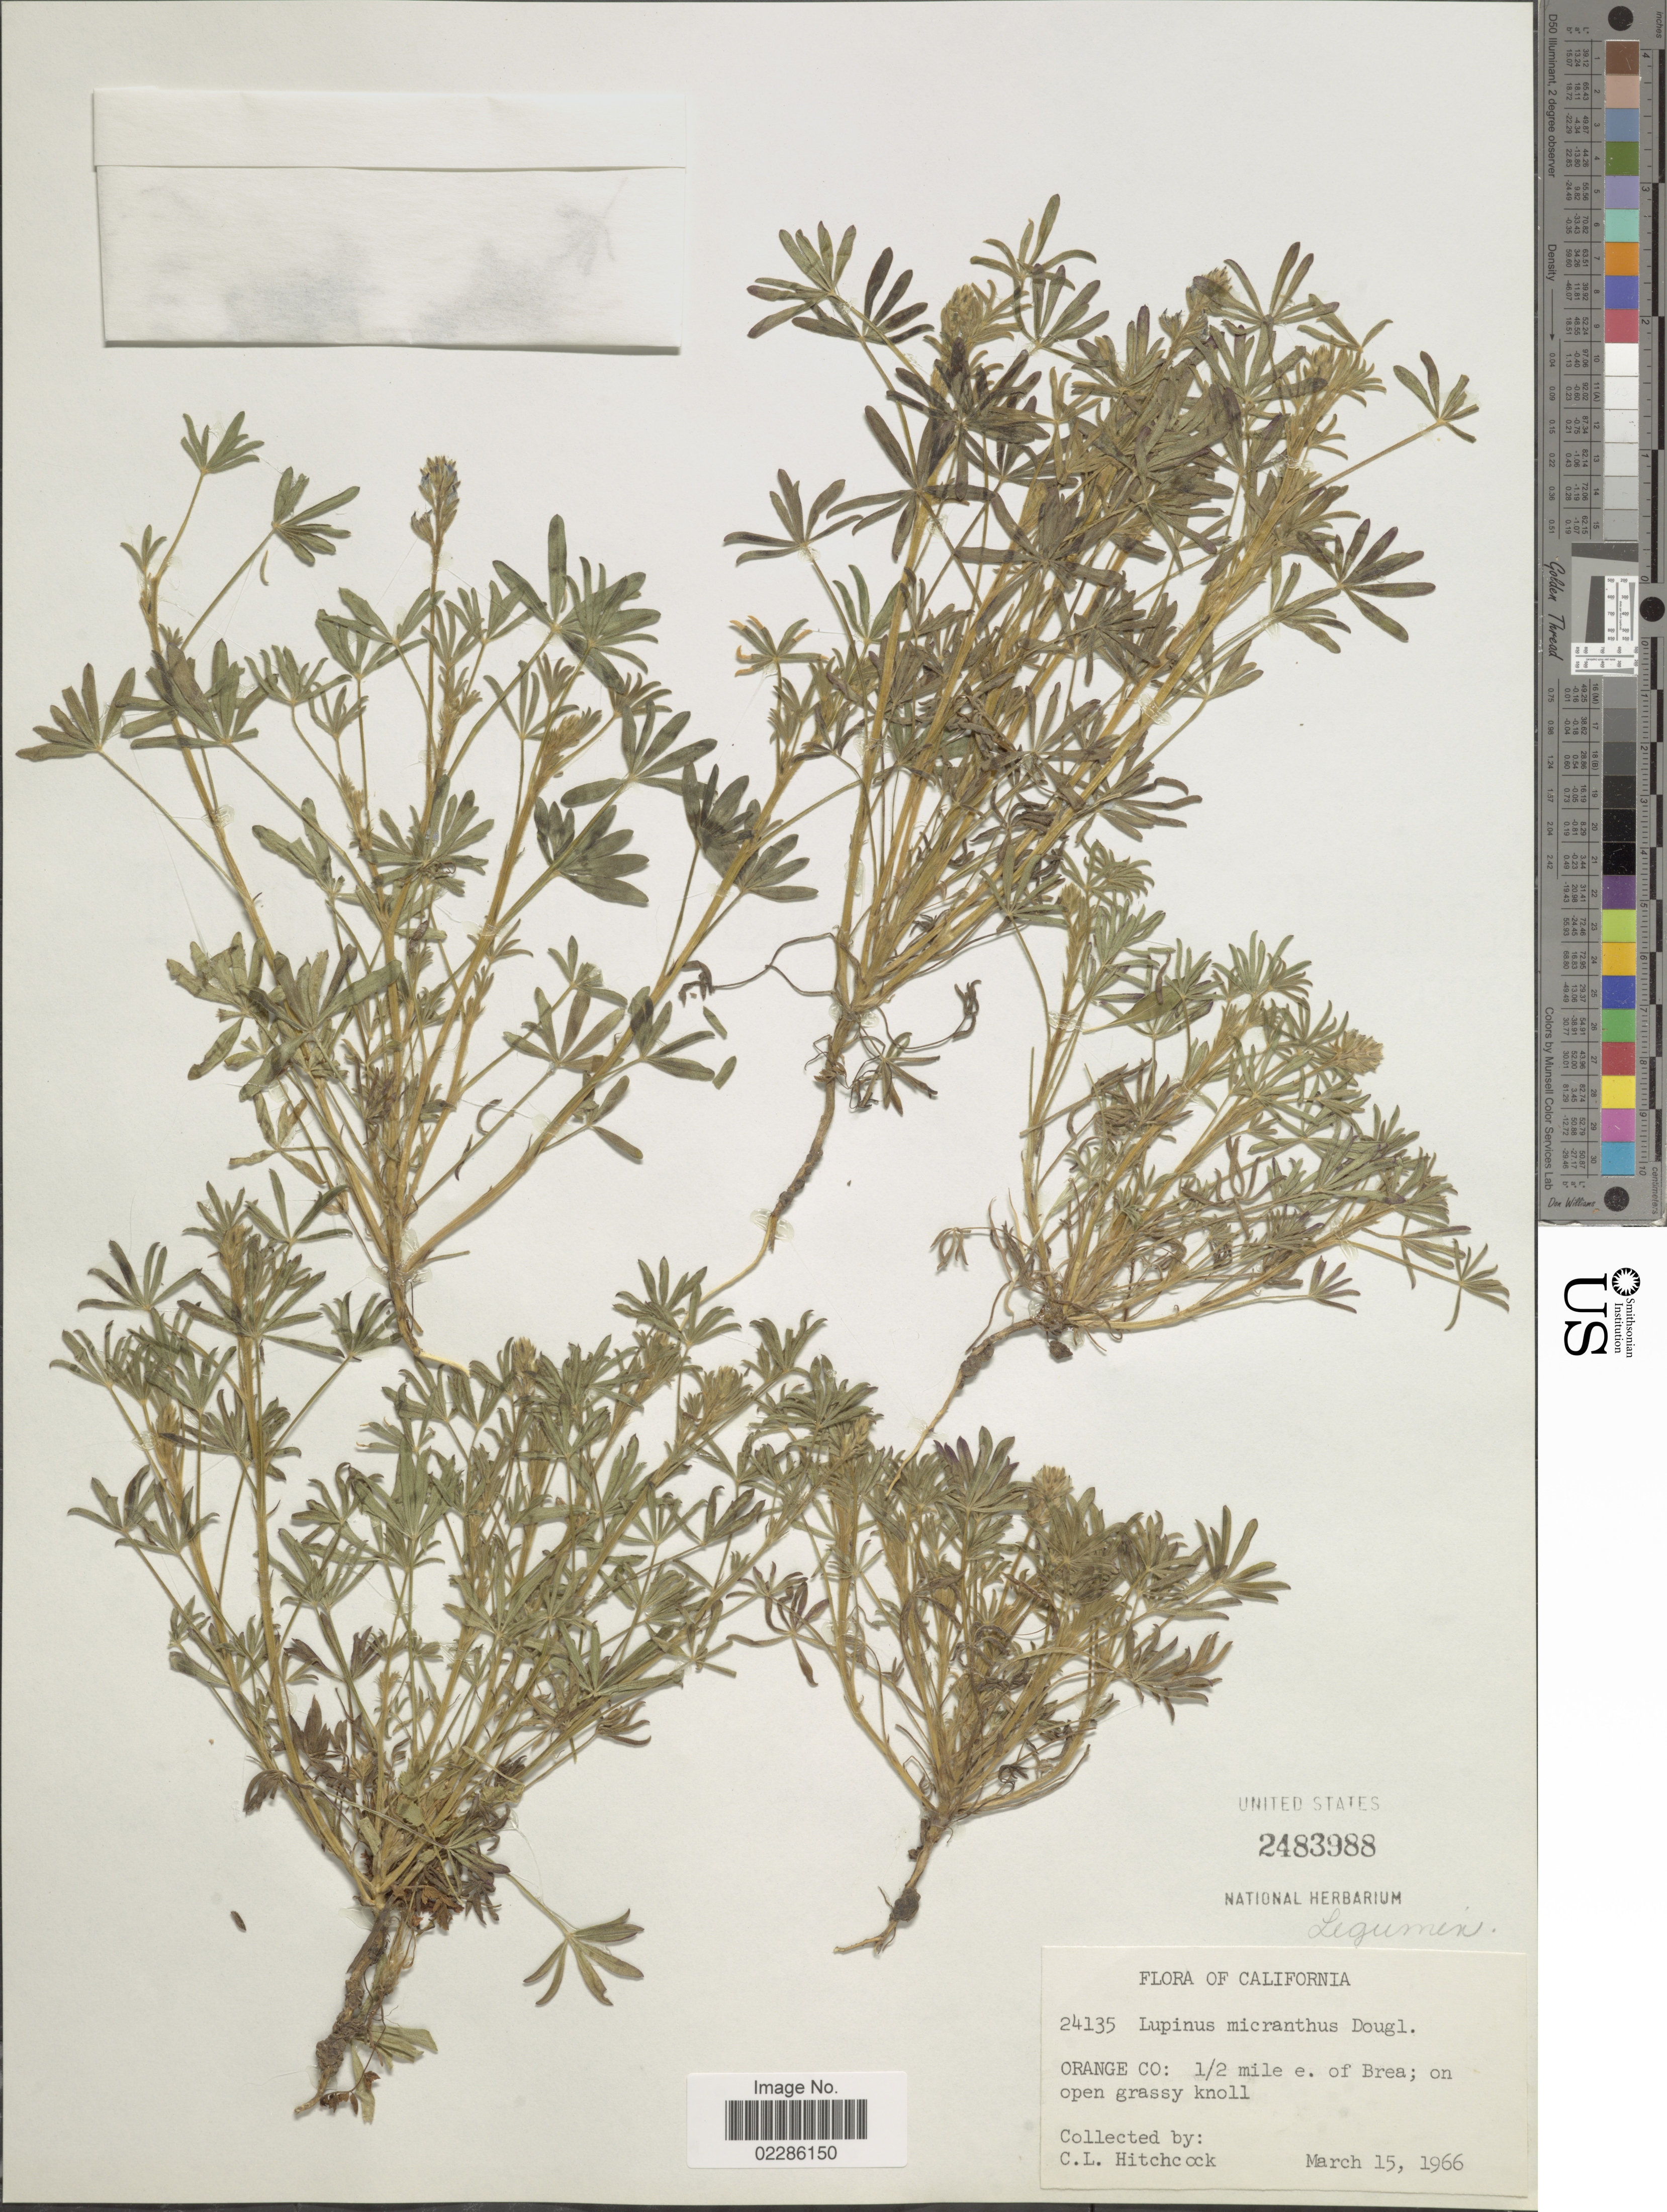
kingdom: Plantae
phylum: Tracheophyta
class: Magnoliopsida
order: Fabales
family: Fabaceae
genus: Lupinus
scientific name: Lupinus micranthus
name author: Douglas ex Lindl.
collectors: C. L. Hitchcock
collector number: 24135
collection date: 1966-03-15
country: United States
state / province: California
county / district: Orange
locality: Orange Co: ½ mile e. of Brea; on open grassy knoll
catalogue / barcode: US 2483988